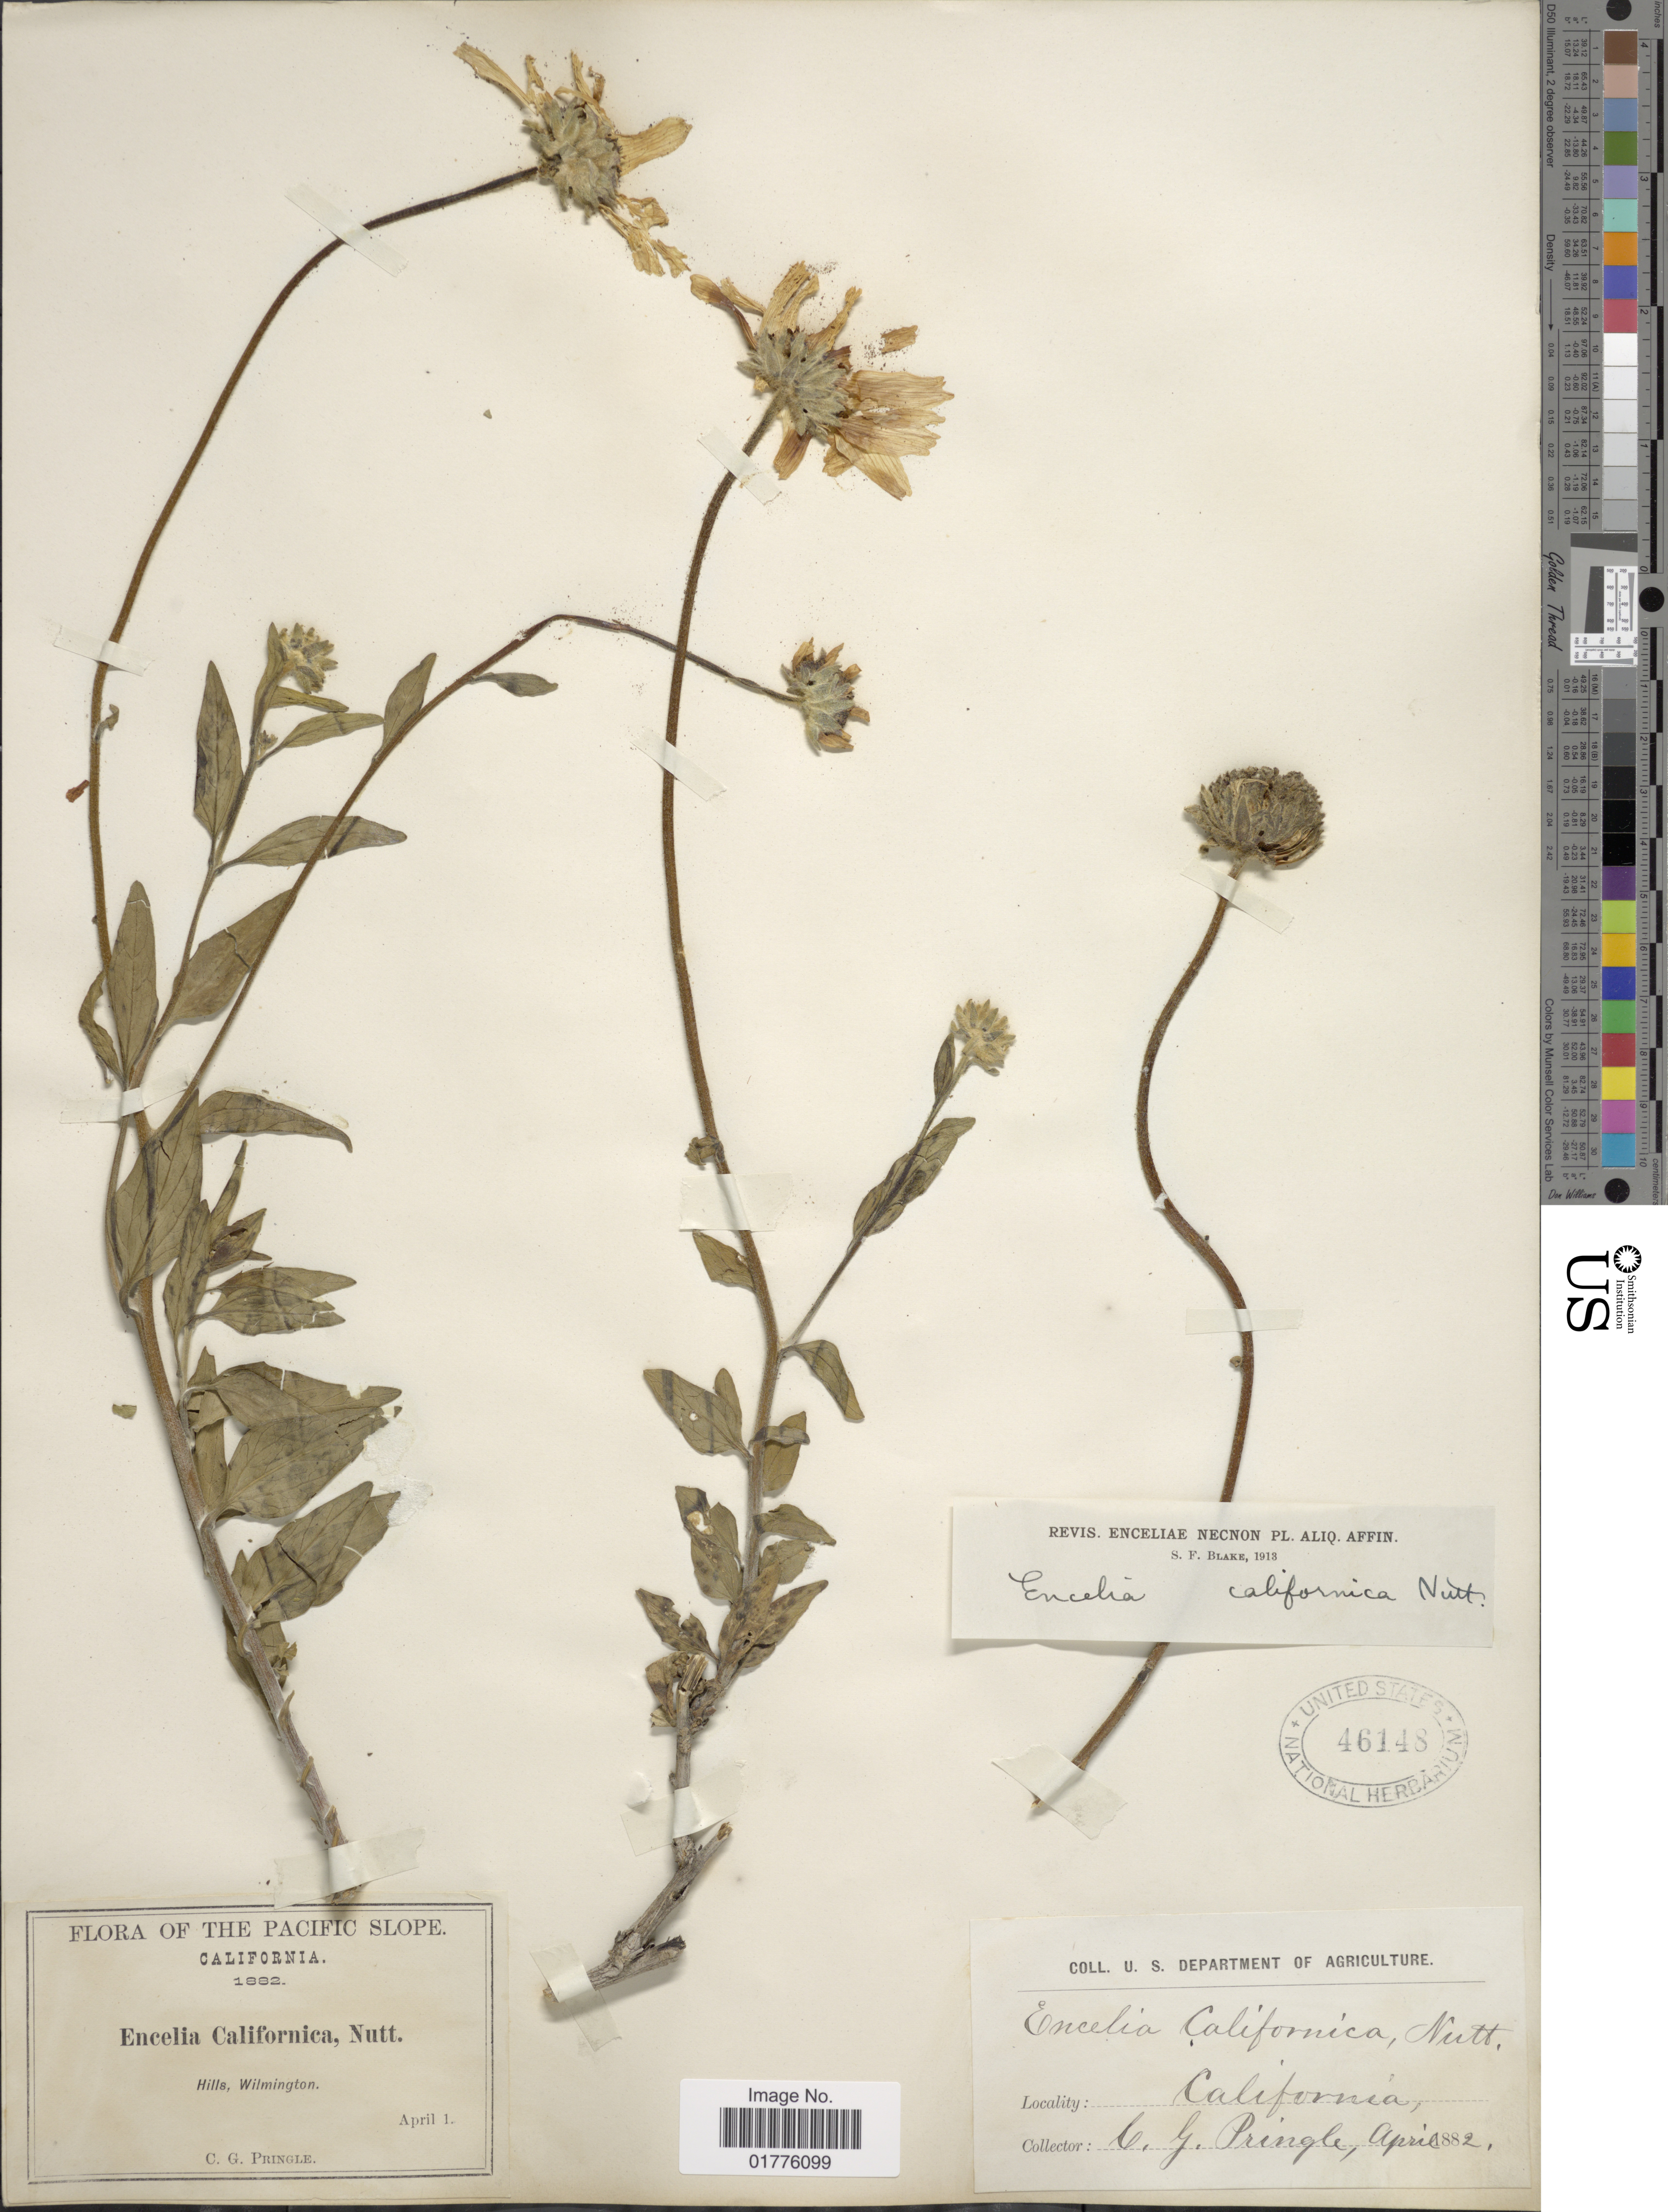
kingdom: Plantae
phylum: Tracheophyta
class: Magnoliopsida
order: Asterales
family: Asteraceae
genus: Encelia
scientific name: Encelia californica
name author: Nutt.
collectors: C. G. Pringle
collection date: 1882-04-01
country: United States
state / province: California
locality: California. hills, Wilmington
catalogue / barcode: US 46148